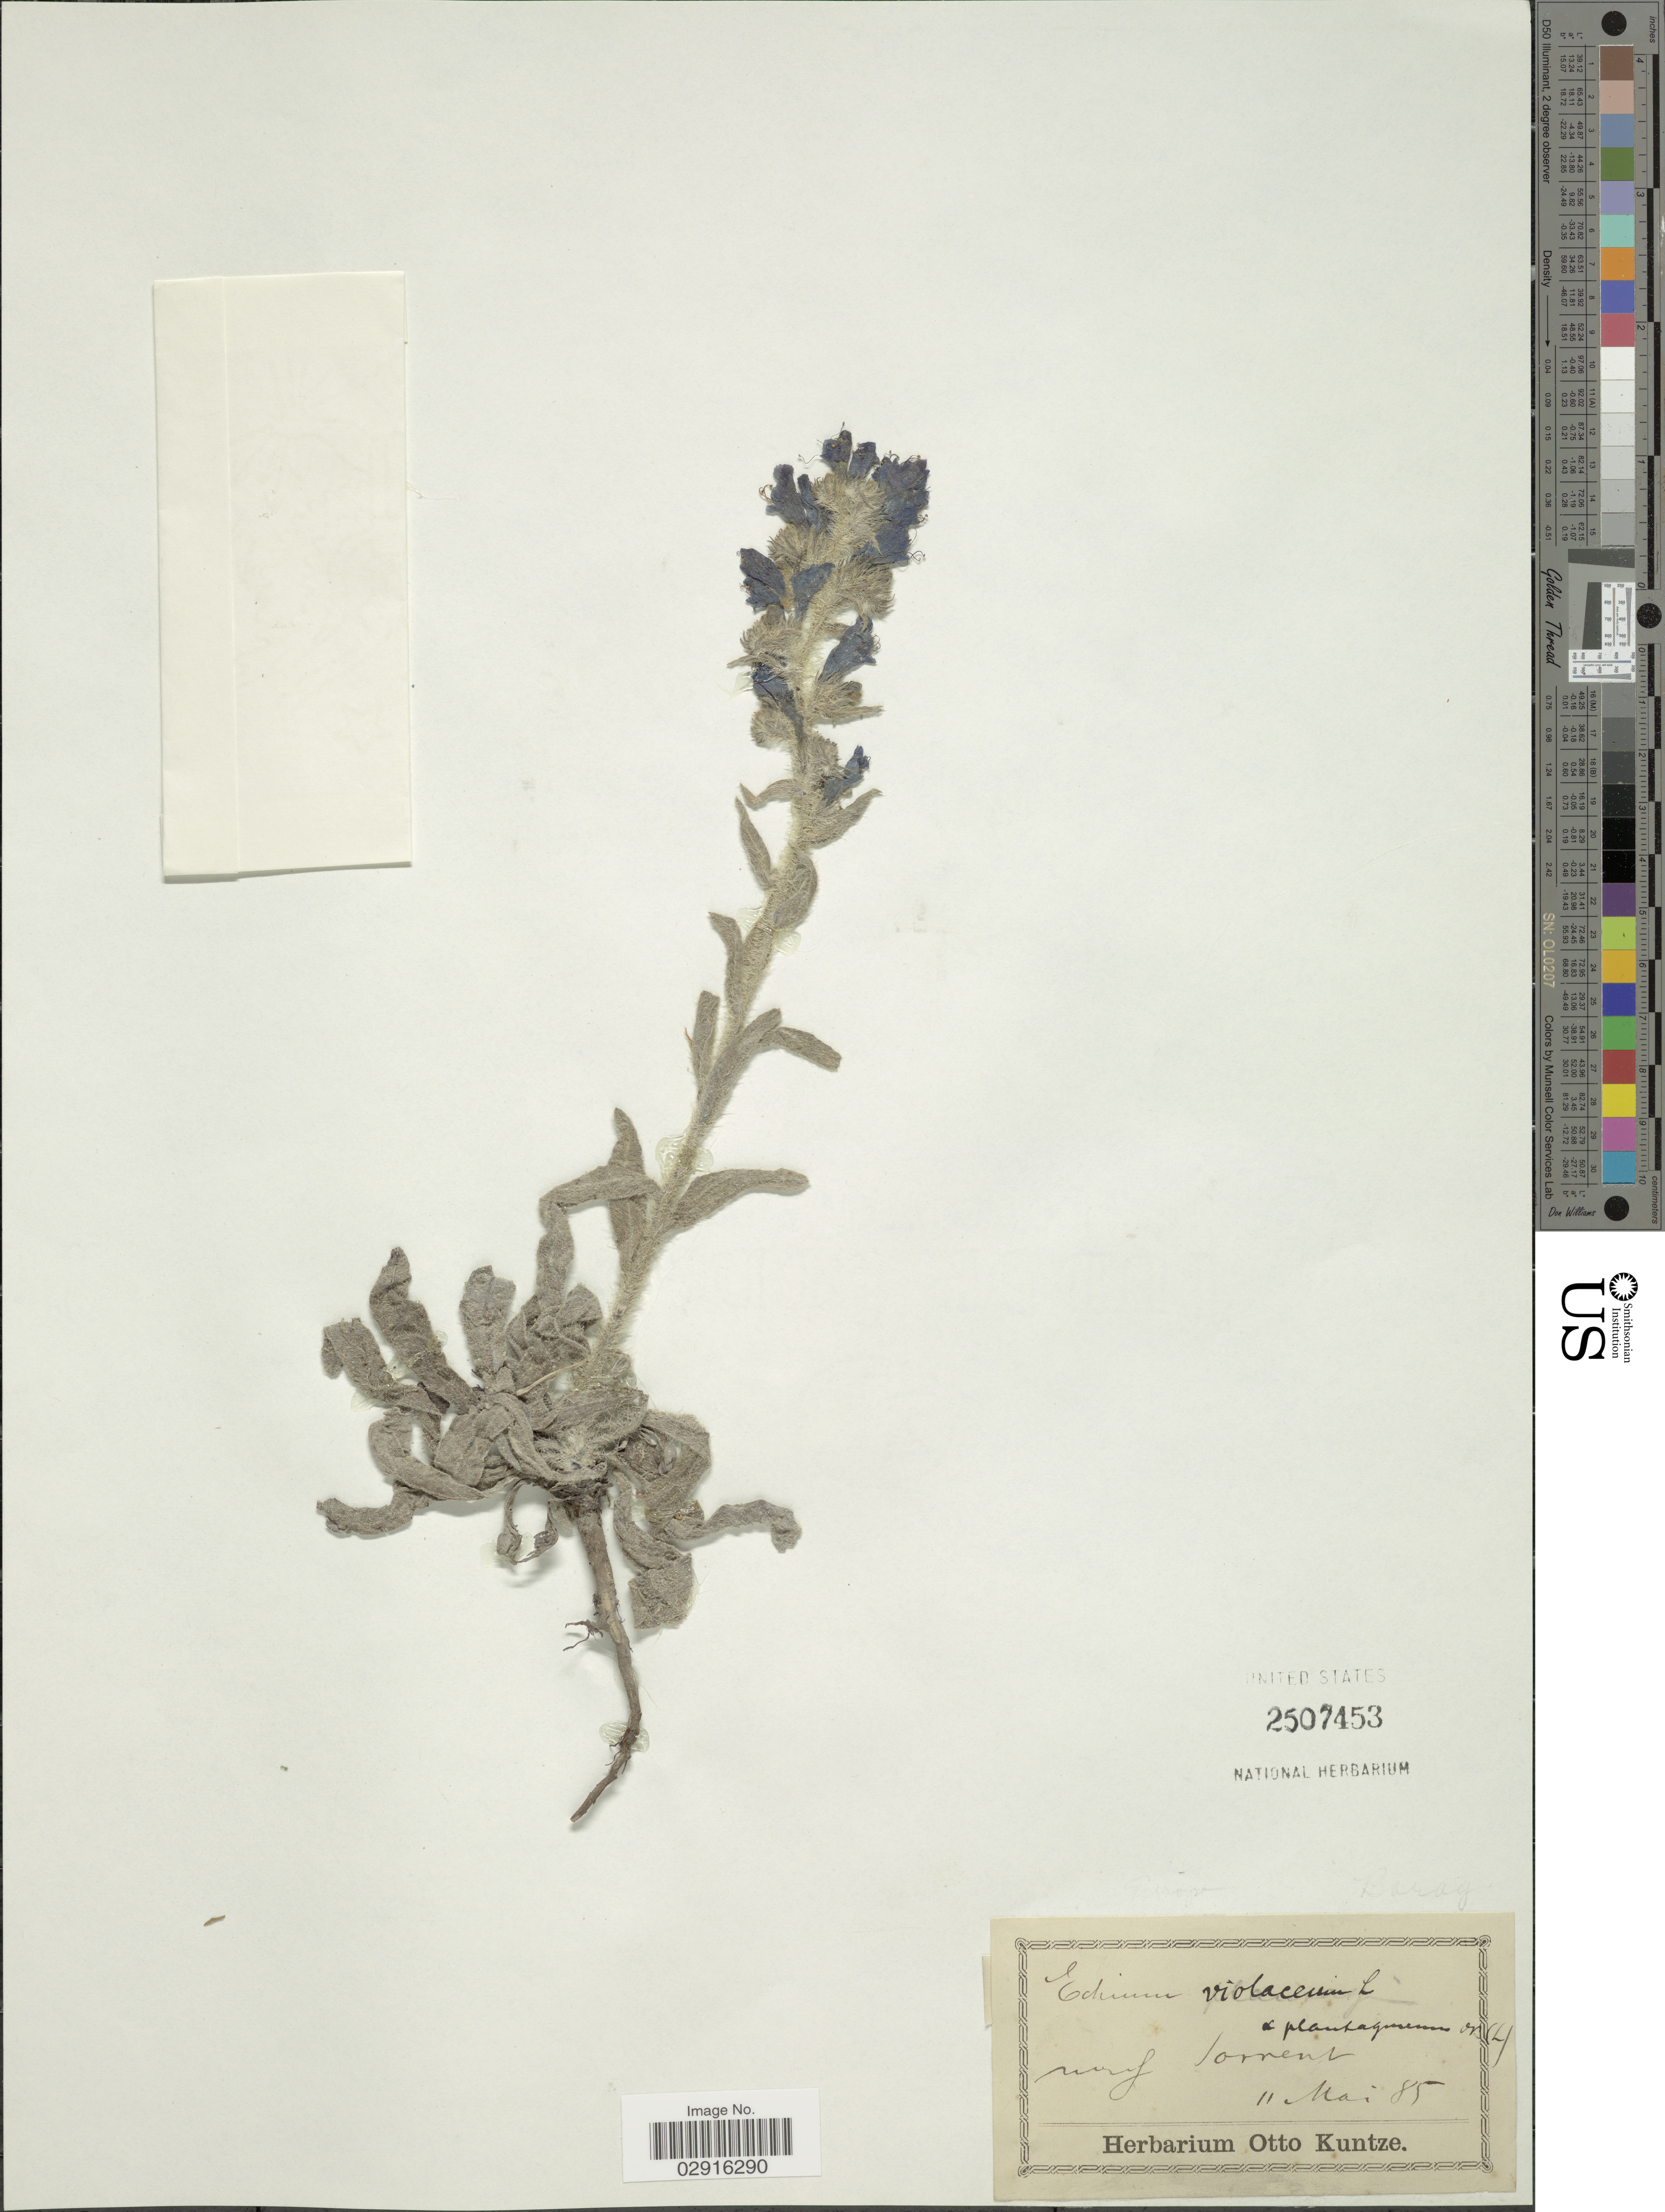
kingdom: Plantae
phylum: Tracheophyta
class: Magnoliopsida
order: Boraginales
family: Boraginaceae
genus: Echium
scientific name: Echium violaceum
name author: L.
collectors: ex herb. Otto Kuntze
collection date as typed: Transcribed d/m/y: 11/5/85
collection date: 1885-05-11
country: Italy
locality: [illegible text] Sorrent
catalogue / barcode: US 2507453